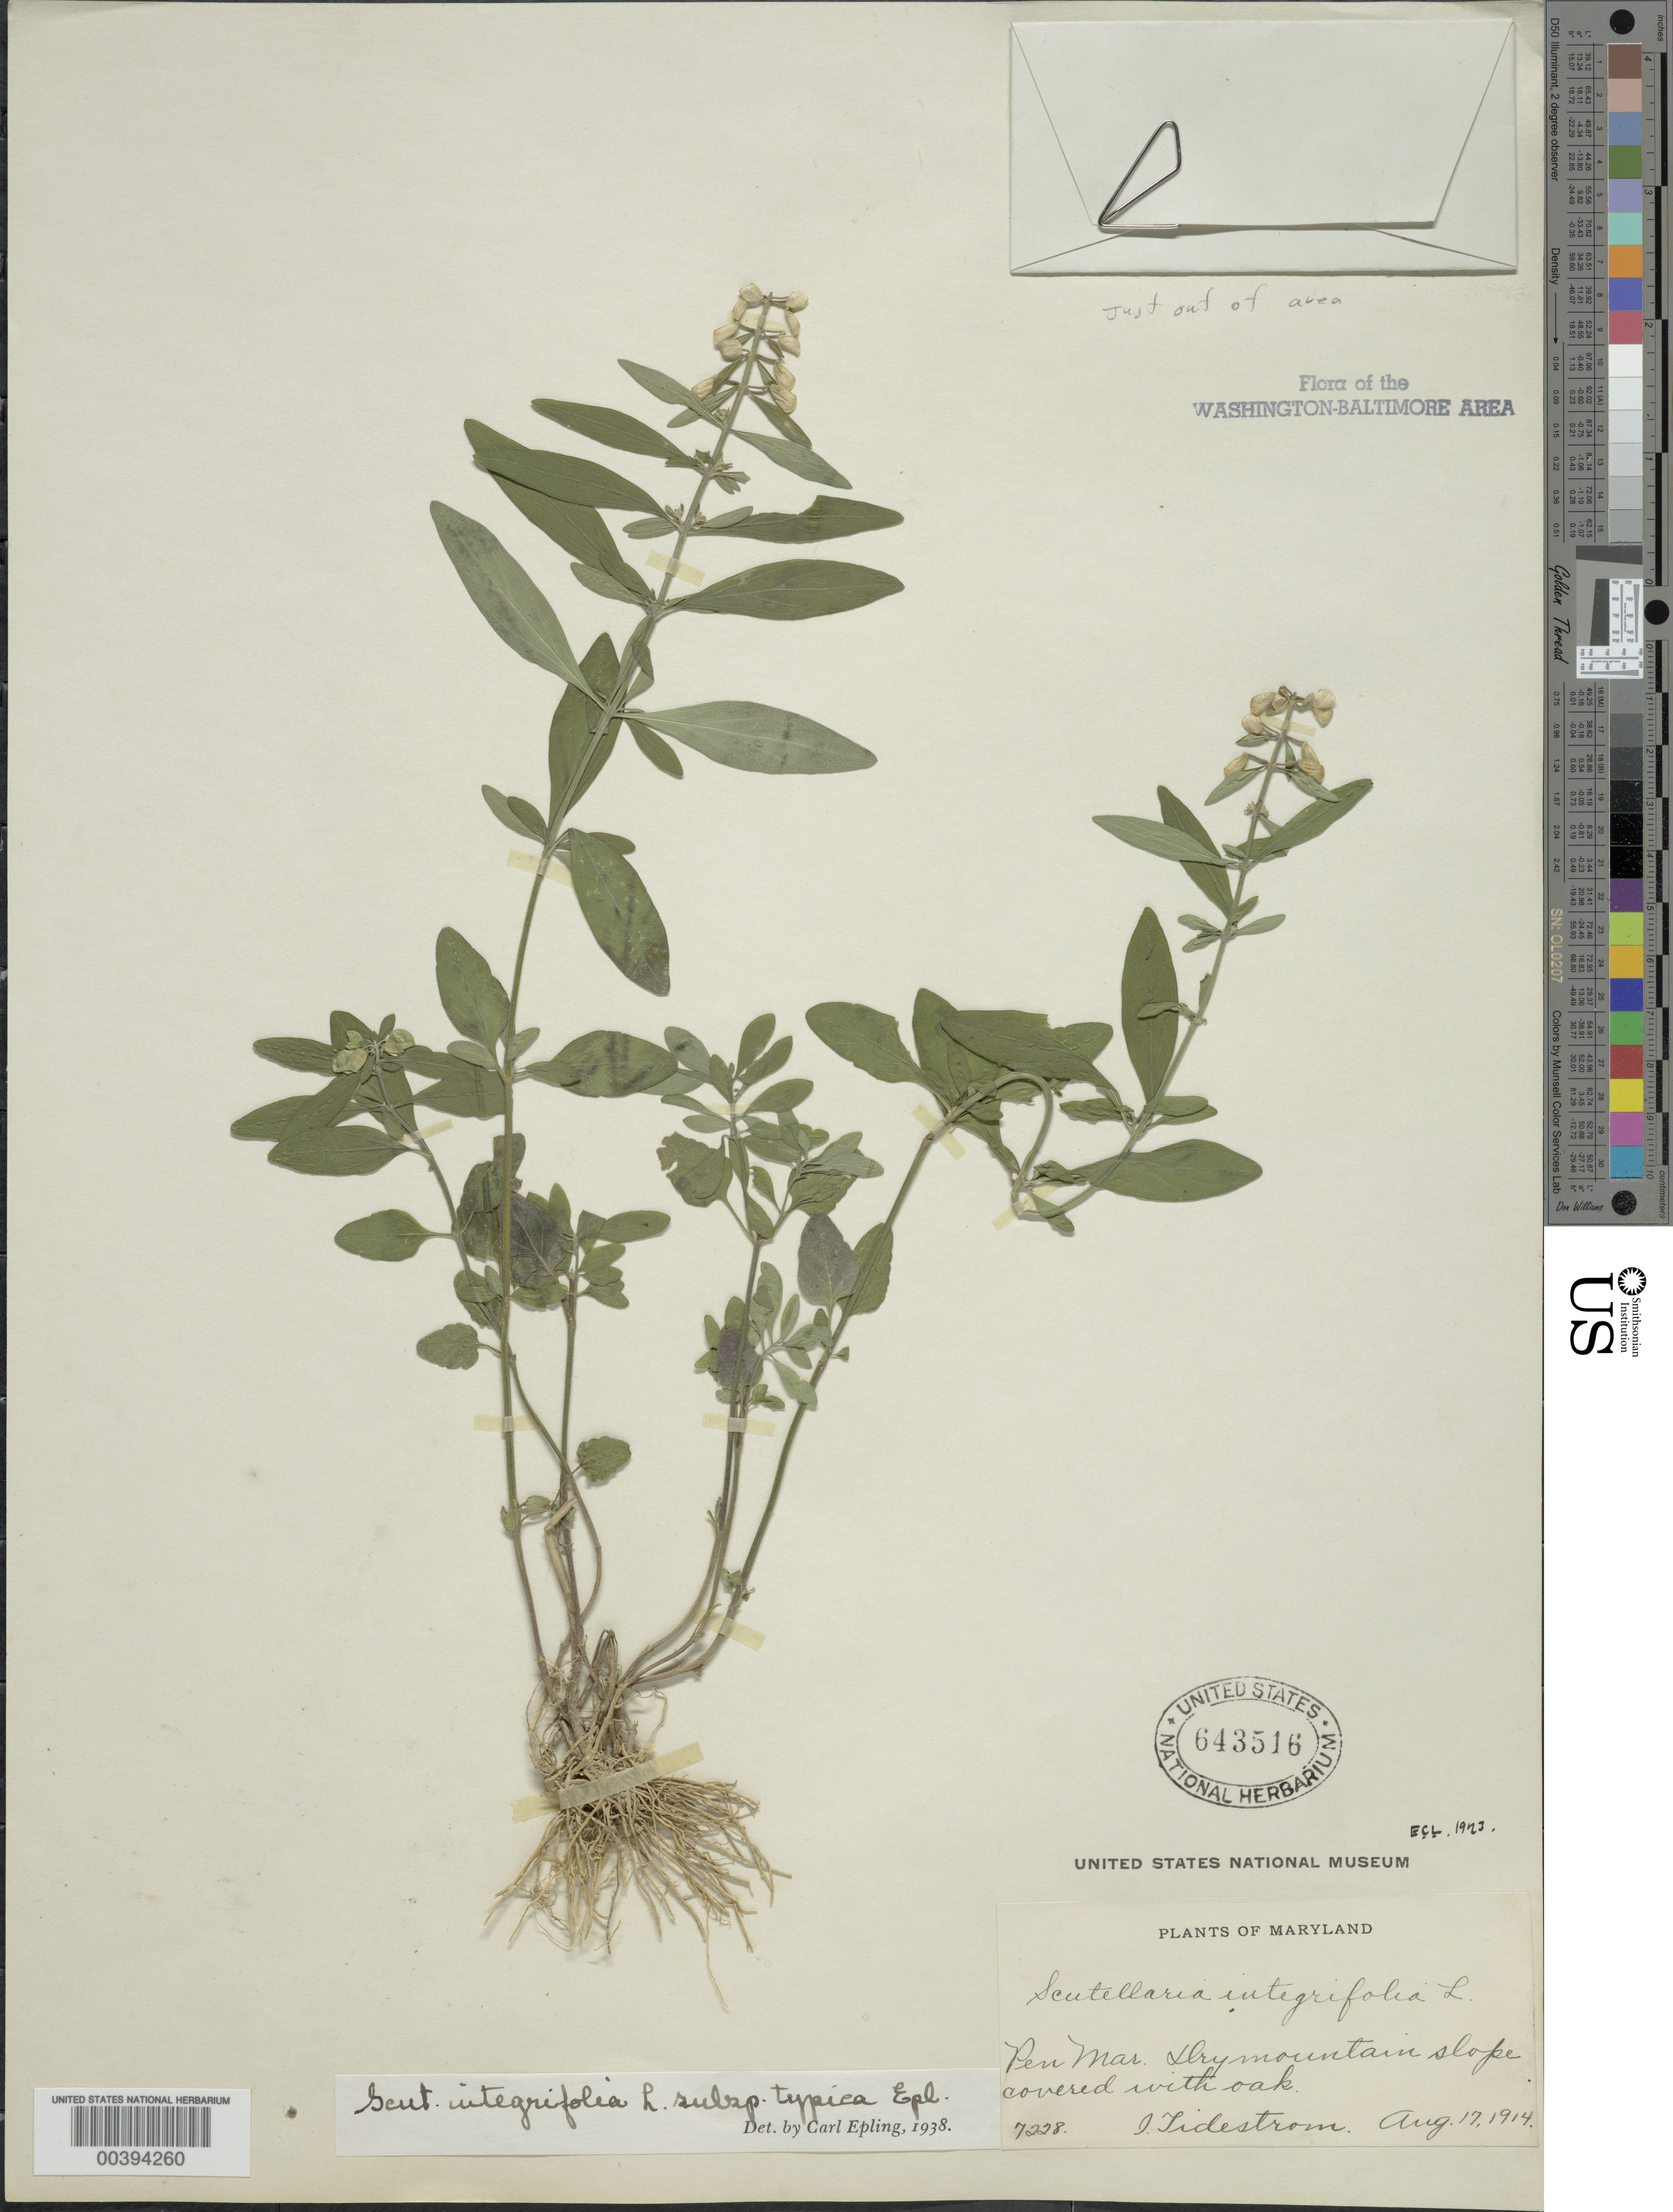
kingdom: Plantae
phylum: Tracheophyta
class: Magnoliopsida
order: Lamiales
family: Lamiaceae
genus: Scutellaria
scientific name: Scutellaria integrifolia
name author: L.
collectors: I. F. Tidestrom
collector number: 7228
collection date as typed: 17 Aug 1914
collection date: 1914-08-17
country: United States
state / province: Maryland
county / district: Harford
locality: Pen Mar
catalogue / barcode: US 643516